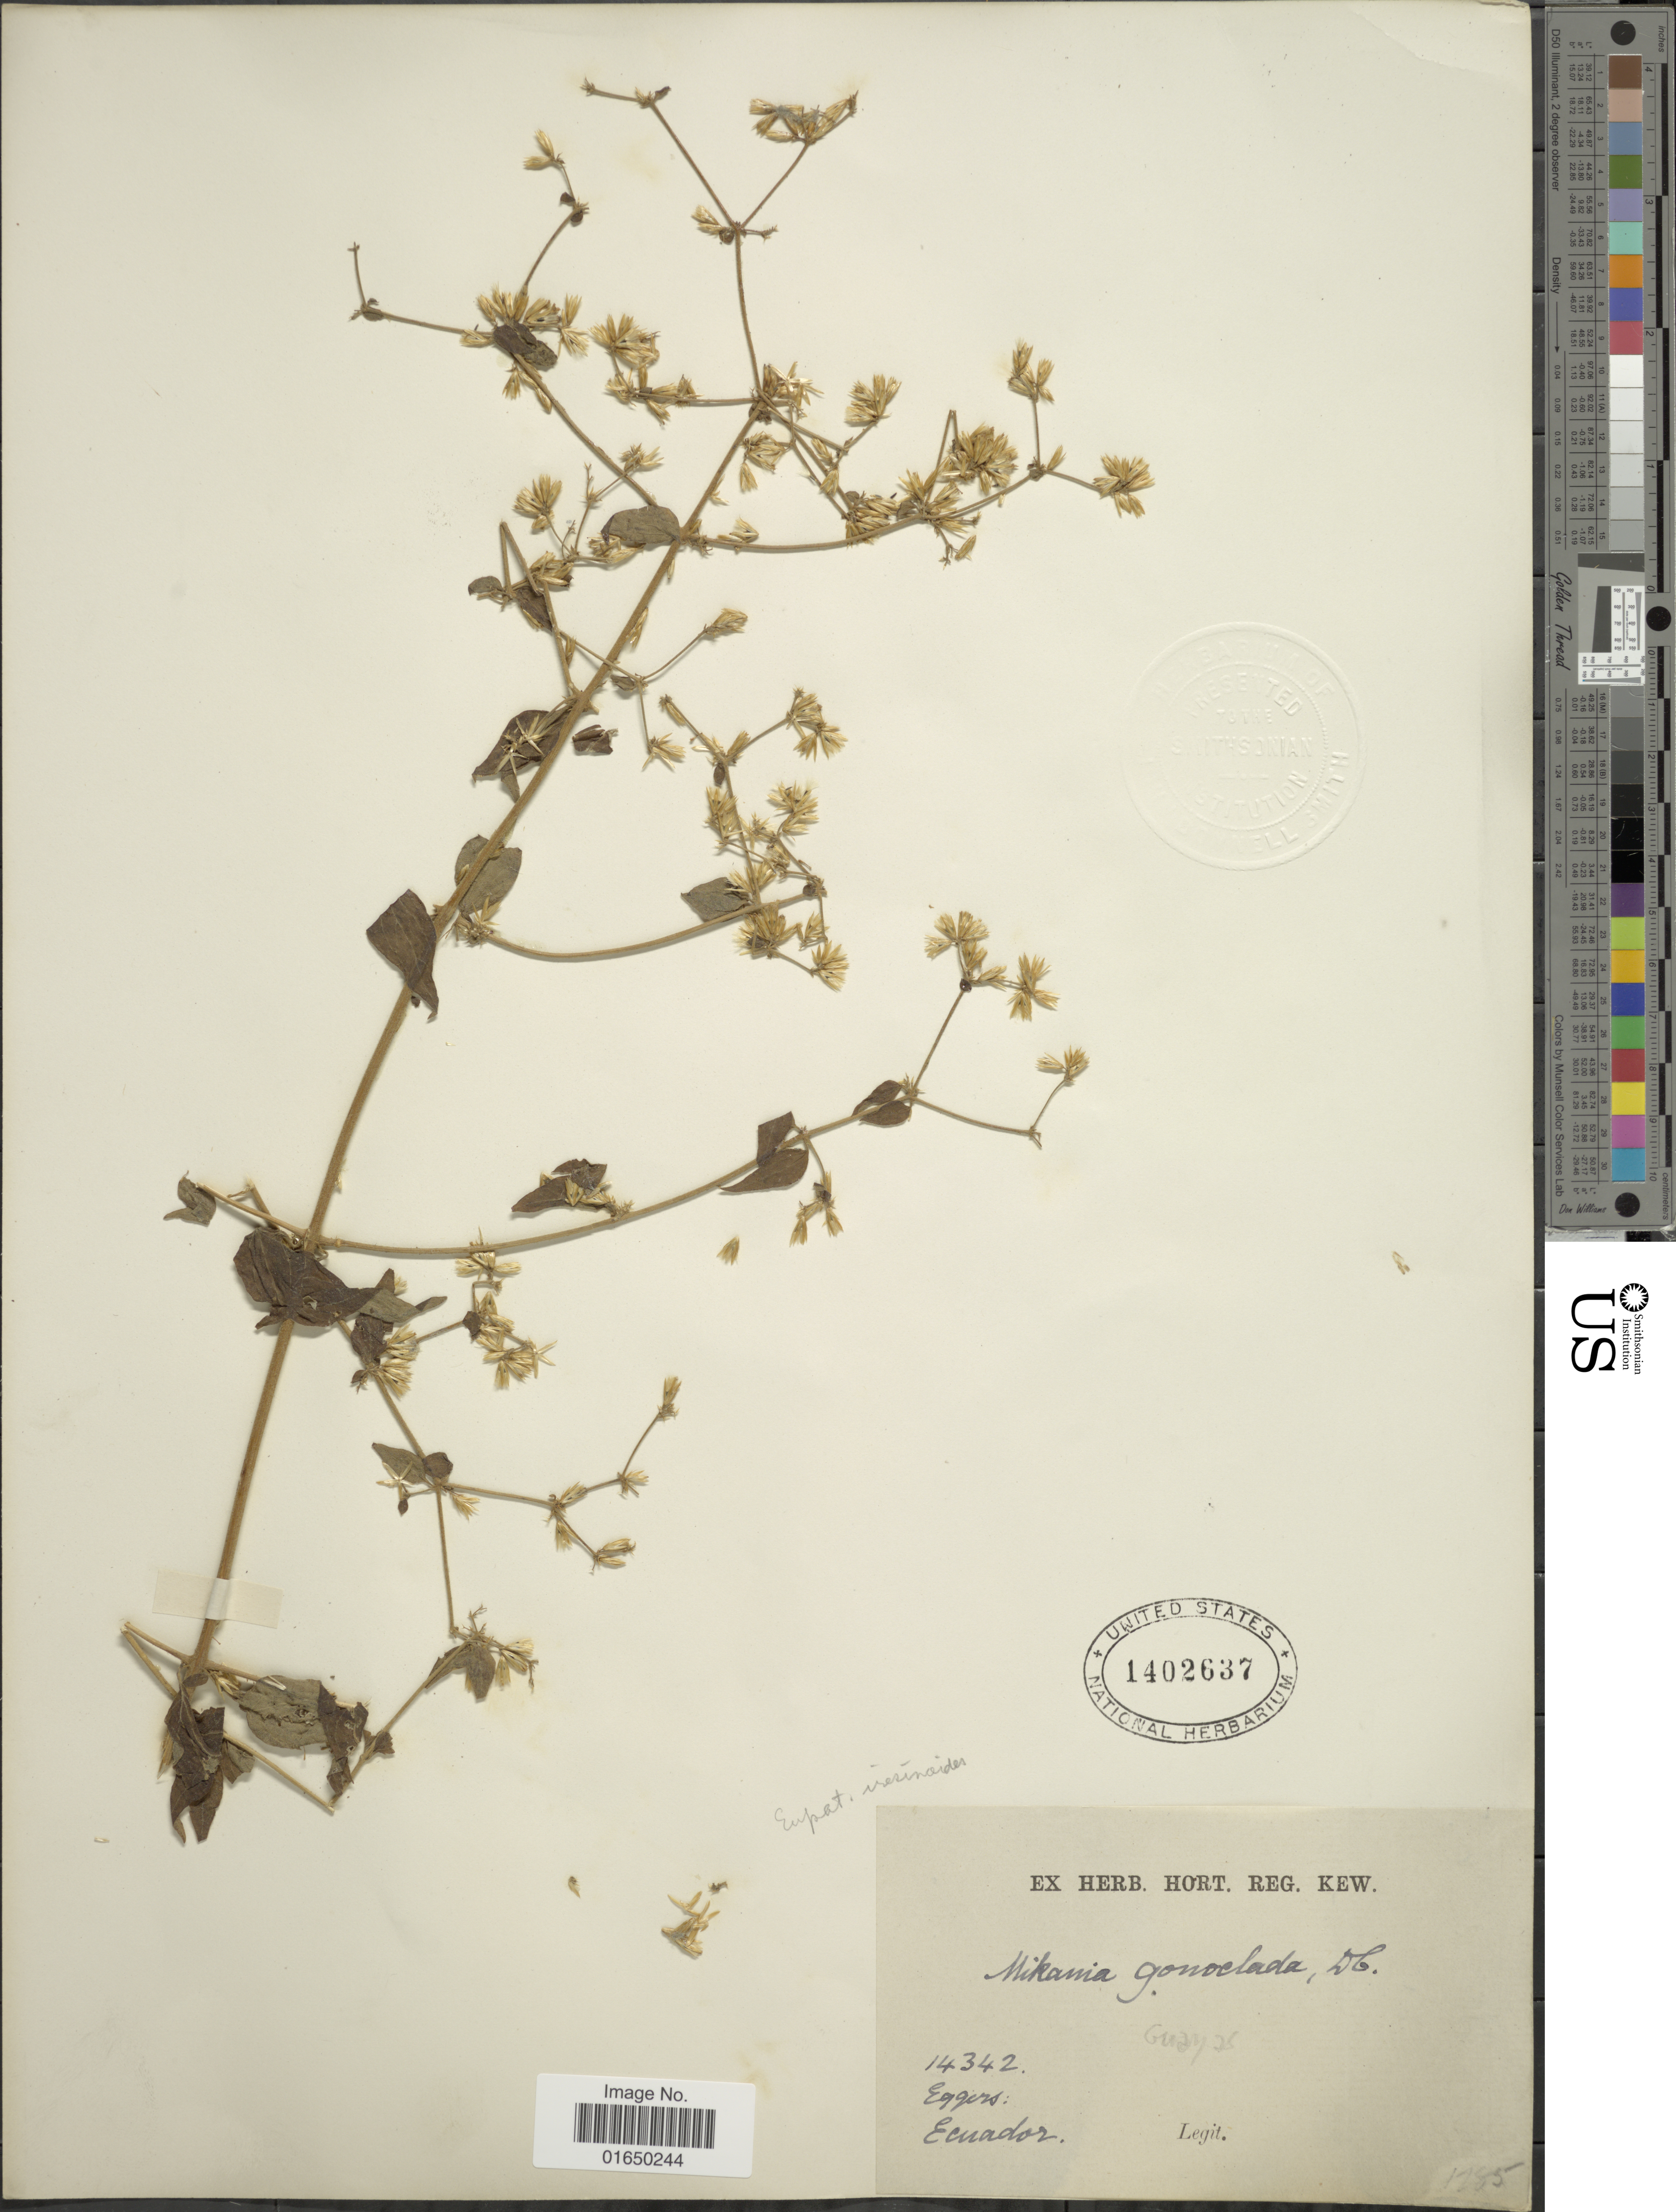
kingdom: Plantae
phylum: Tracheophyta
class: Magnoliopsida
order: Asterales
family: Asteraceae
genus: Condylidium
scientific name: Condylidium iresinoides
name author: (Kunth) R.M. King & H. Rob.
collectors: -. Eggers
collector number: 14342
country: Ecuador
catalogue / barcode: US 1402637